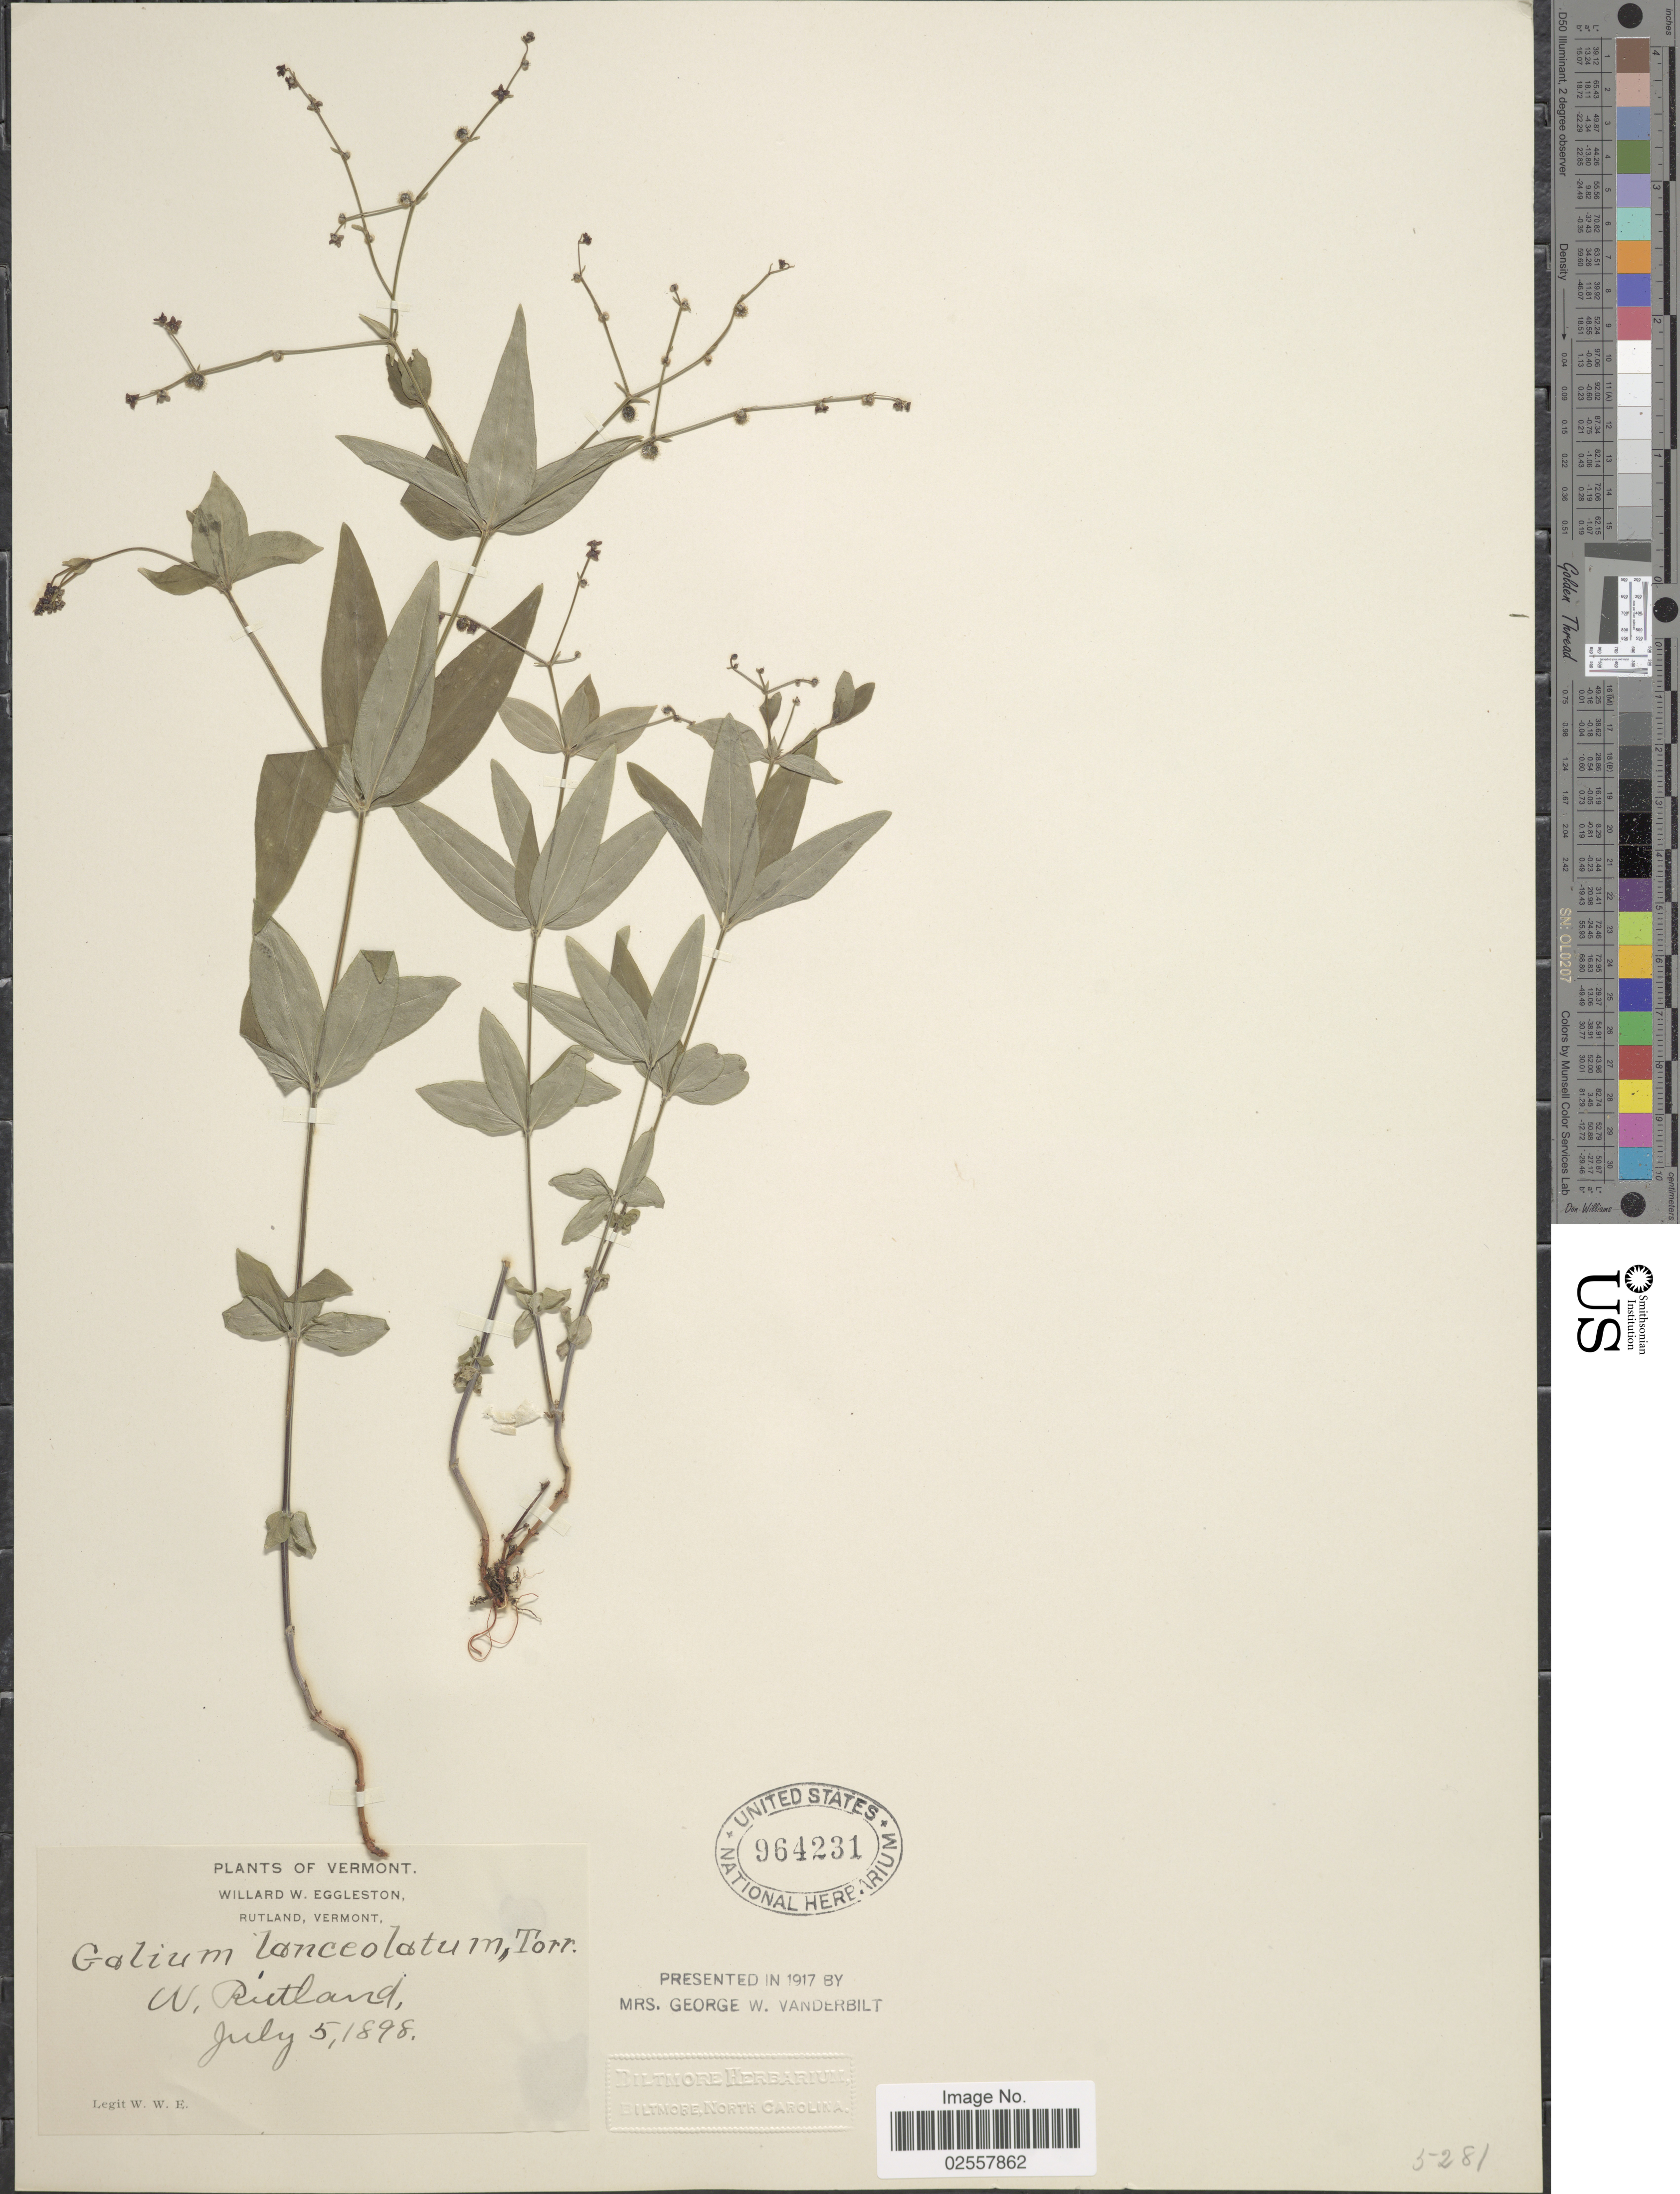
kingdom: Plantae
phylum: Tracheophyta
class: Magnoliopsida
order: Gentianales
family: Rubiaceae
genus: Galium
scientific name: Galium lanceolatum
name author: (Torr. & A. Gray) Torr.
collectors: W. W. Eggleston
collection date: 1898-07-05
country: United States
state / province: Vermont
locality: Rutland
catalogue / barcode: US 964231